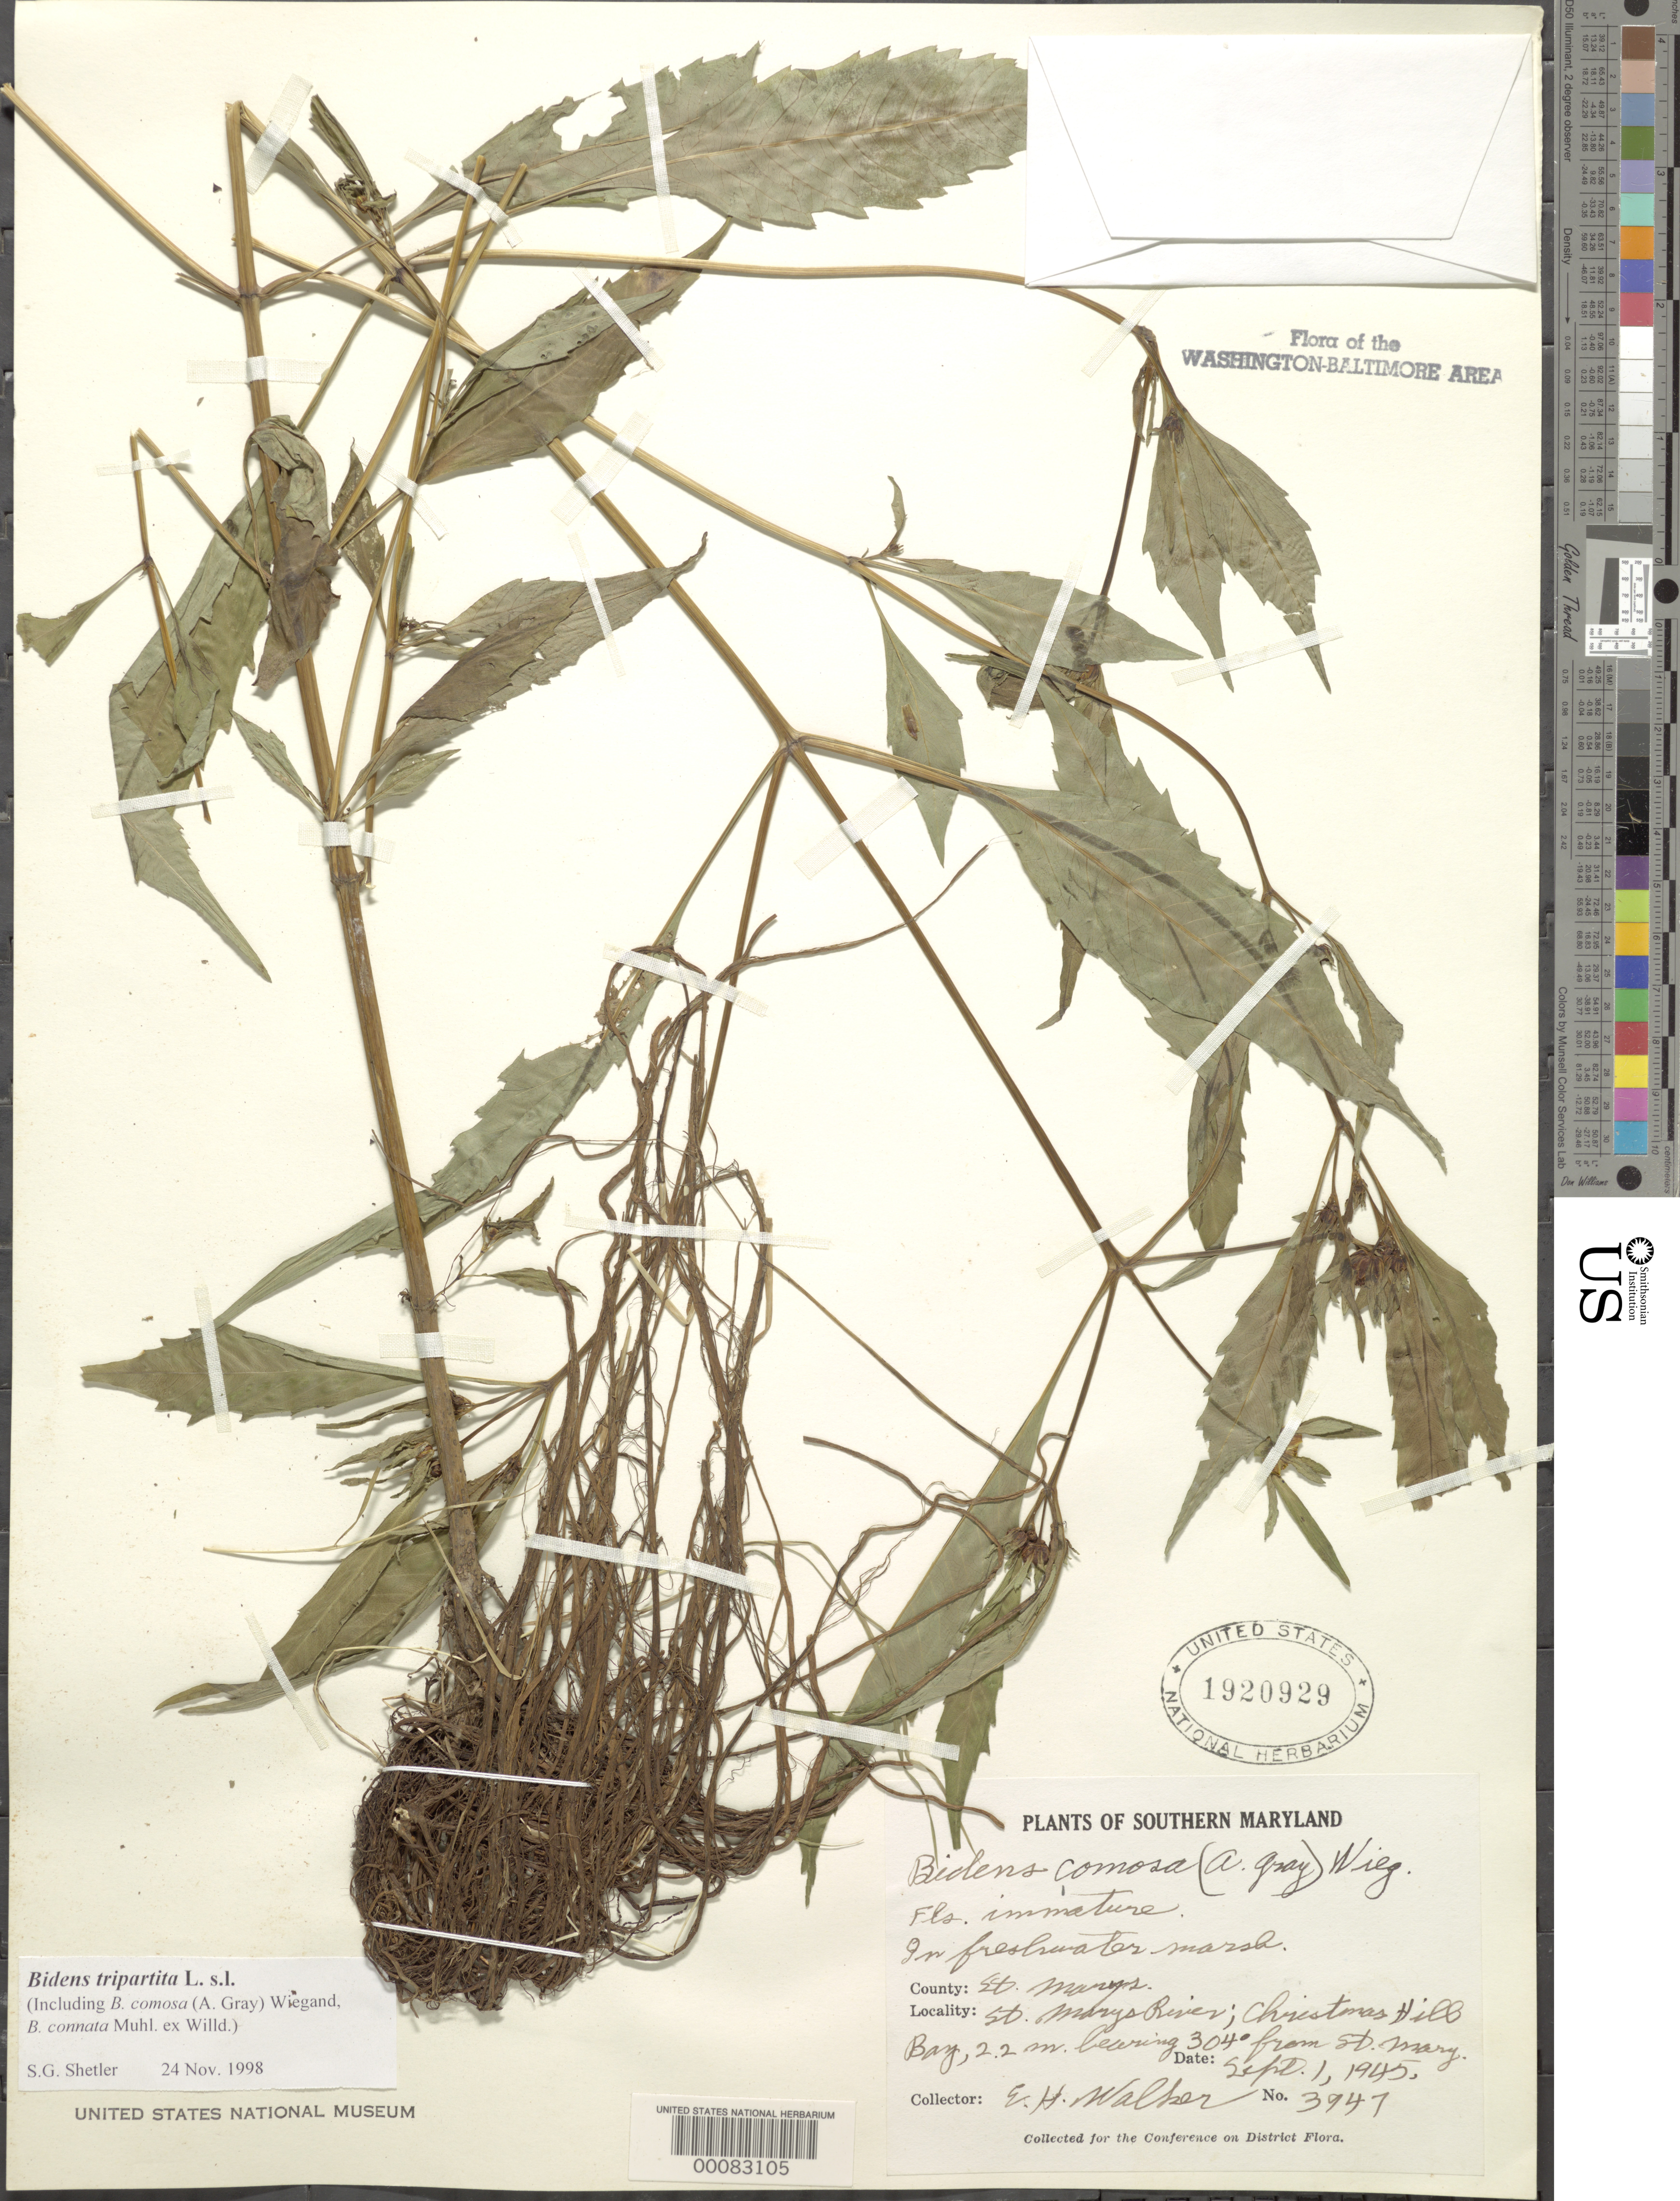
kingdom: Plantae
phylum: Tracheophyta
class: Magnoliopsida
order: Asterales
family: Asteraceae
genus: Bidens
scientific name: Bidens tripartita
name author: L.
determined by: Shetler, Stanwyn G., (US), NMNH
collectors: E. H. Walker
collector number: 3947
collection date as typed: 01 Sep 1945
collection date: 1945-09-01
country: United States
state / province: Maryland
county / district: St. Mary's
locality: St. Marys River Christmas Hill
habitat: Freshwater marsh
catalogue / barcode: US 1920929